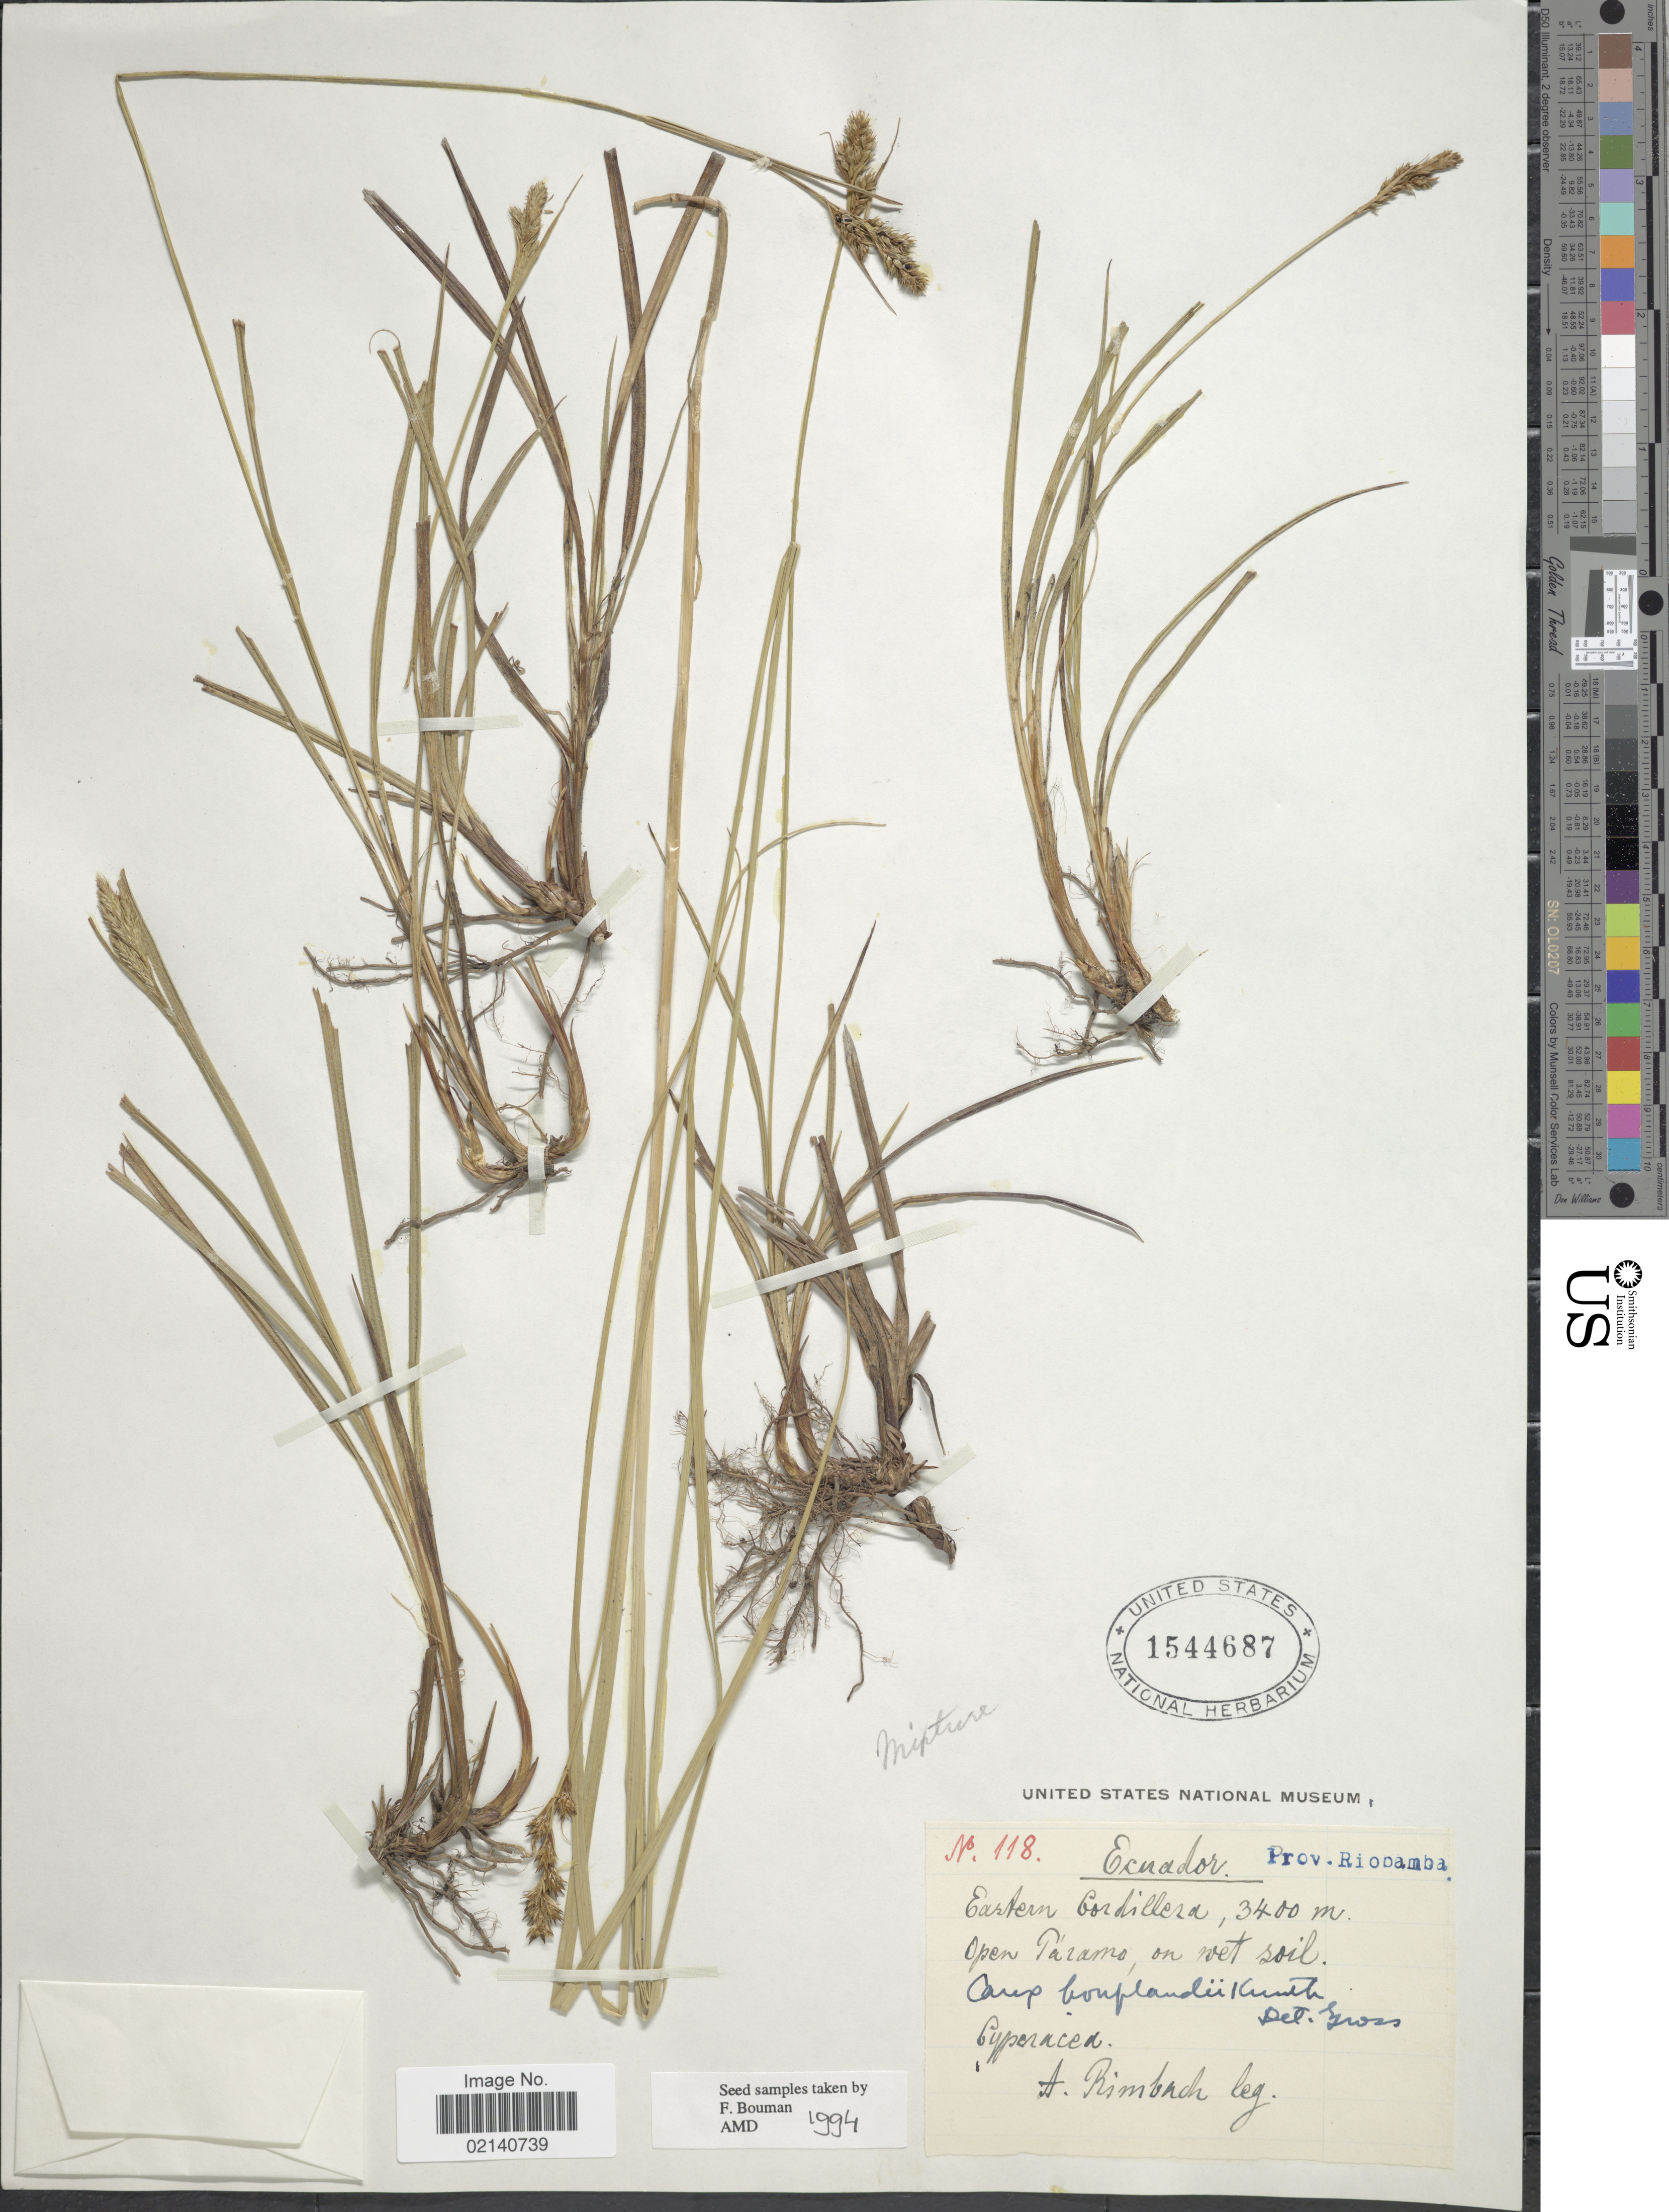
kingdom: Plantae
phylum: Tracheophyta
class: Liliopsida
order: Poales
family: Cyperaceae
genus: Carex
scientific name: Carex crinalis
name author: Boott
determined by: Jimnéz-Mejias, Pedro, (UPOS), Universidad Pablo de Olavide (SPAIN)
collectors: A. Rimbach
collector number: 118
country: Ecuador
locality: Prov. Riobamba. Eastern Cordillera. Open Paramo, on wet soil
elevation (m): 3400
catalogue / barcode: US 1544687